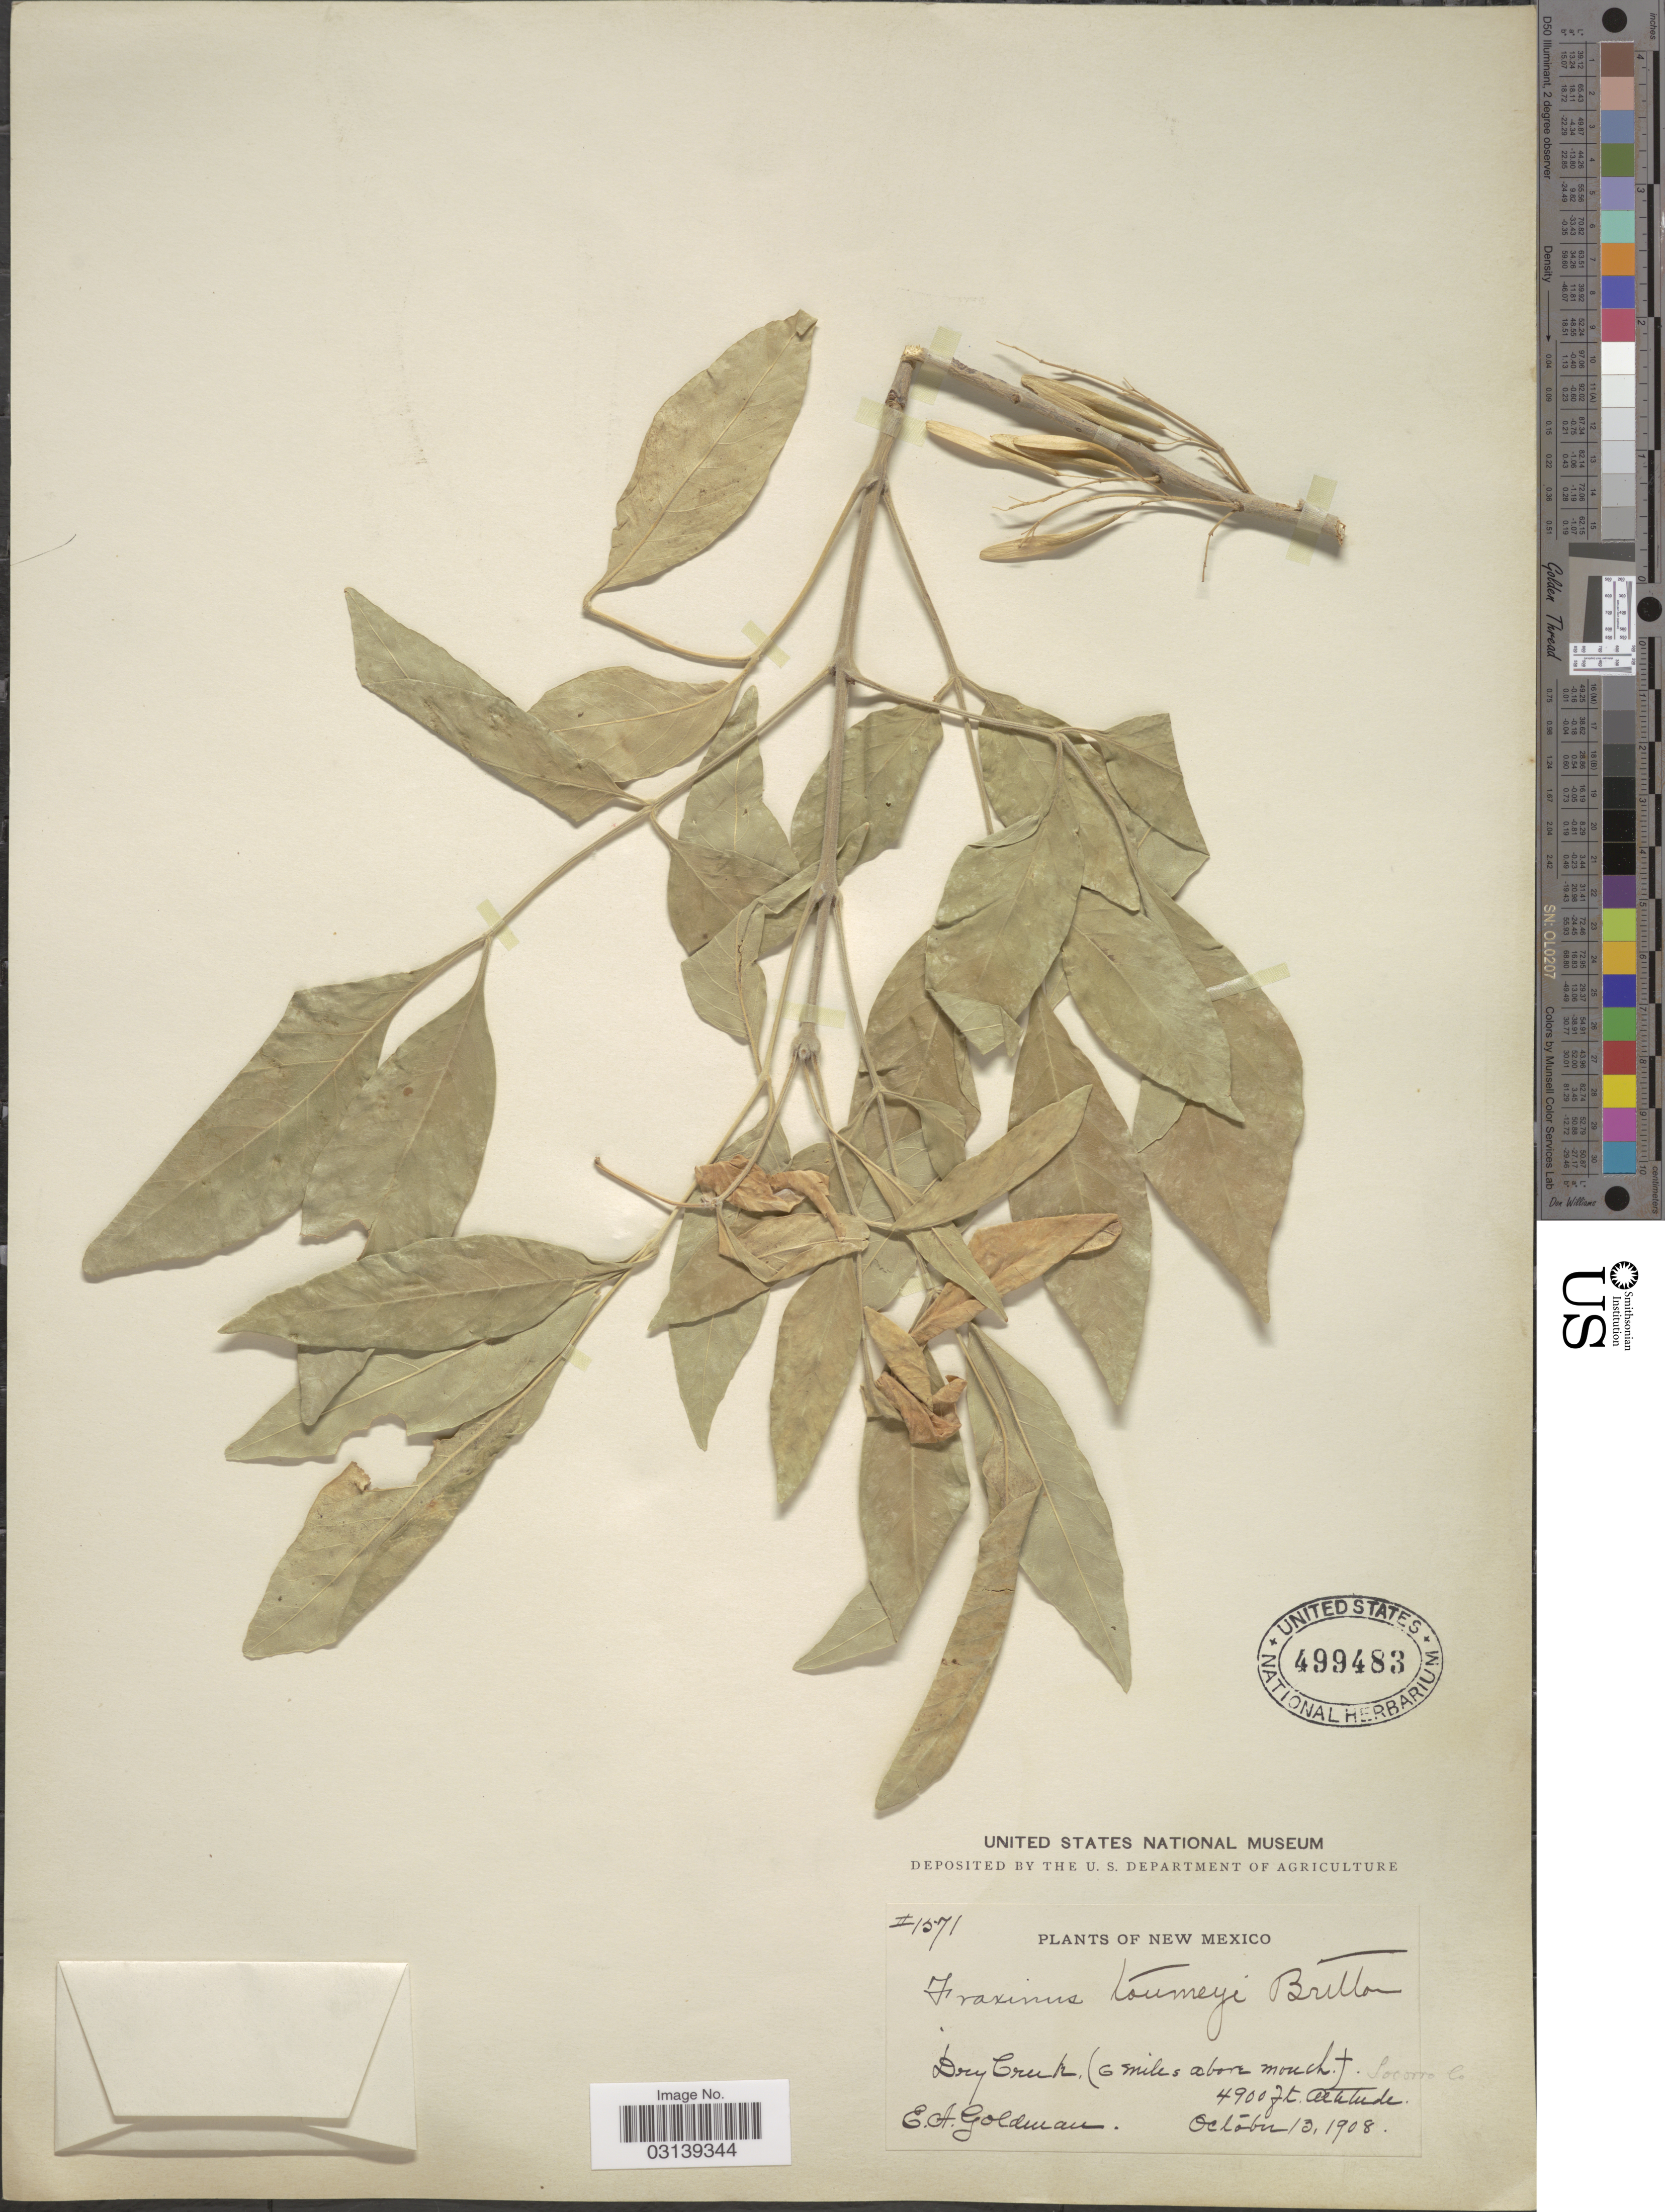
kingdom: Plantae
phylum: Tracheophyta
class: Magnoliopsida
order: Lamiales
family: Oleaceae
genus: Fraxinus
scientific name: Fraxinus velutina var. toumeyi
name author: (Britton) Rehder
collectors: E. A. Goldman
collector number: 1571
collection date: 1908-10-13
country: United States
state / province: New Mexico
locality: Dry Creek (6 miles above mouch), Socorro Co.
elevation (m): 1494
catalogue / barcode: US 499483